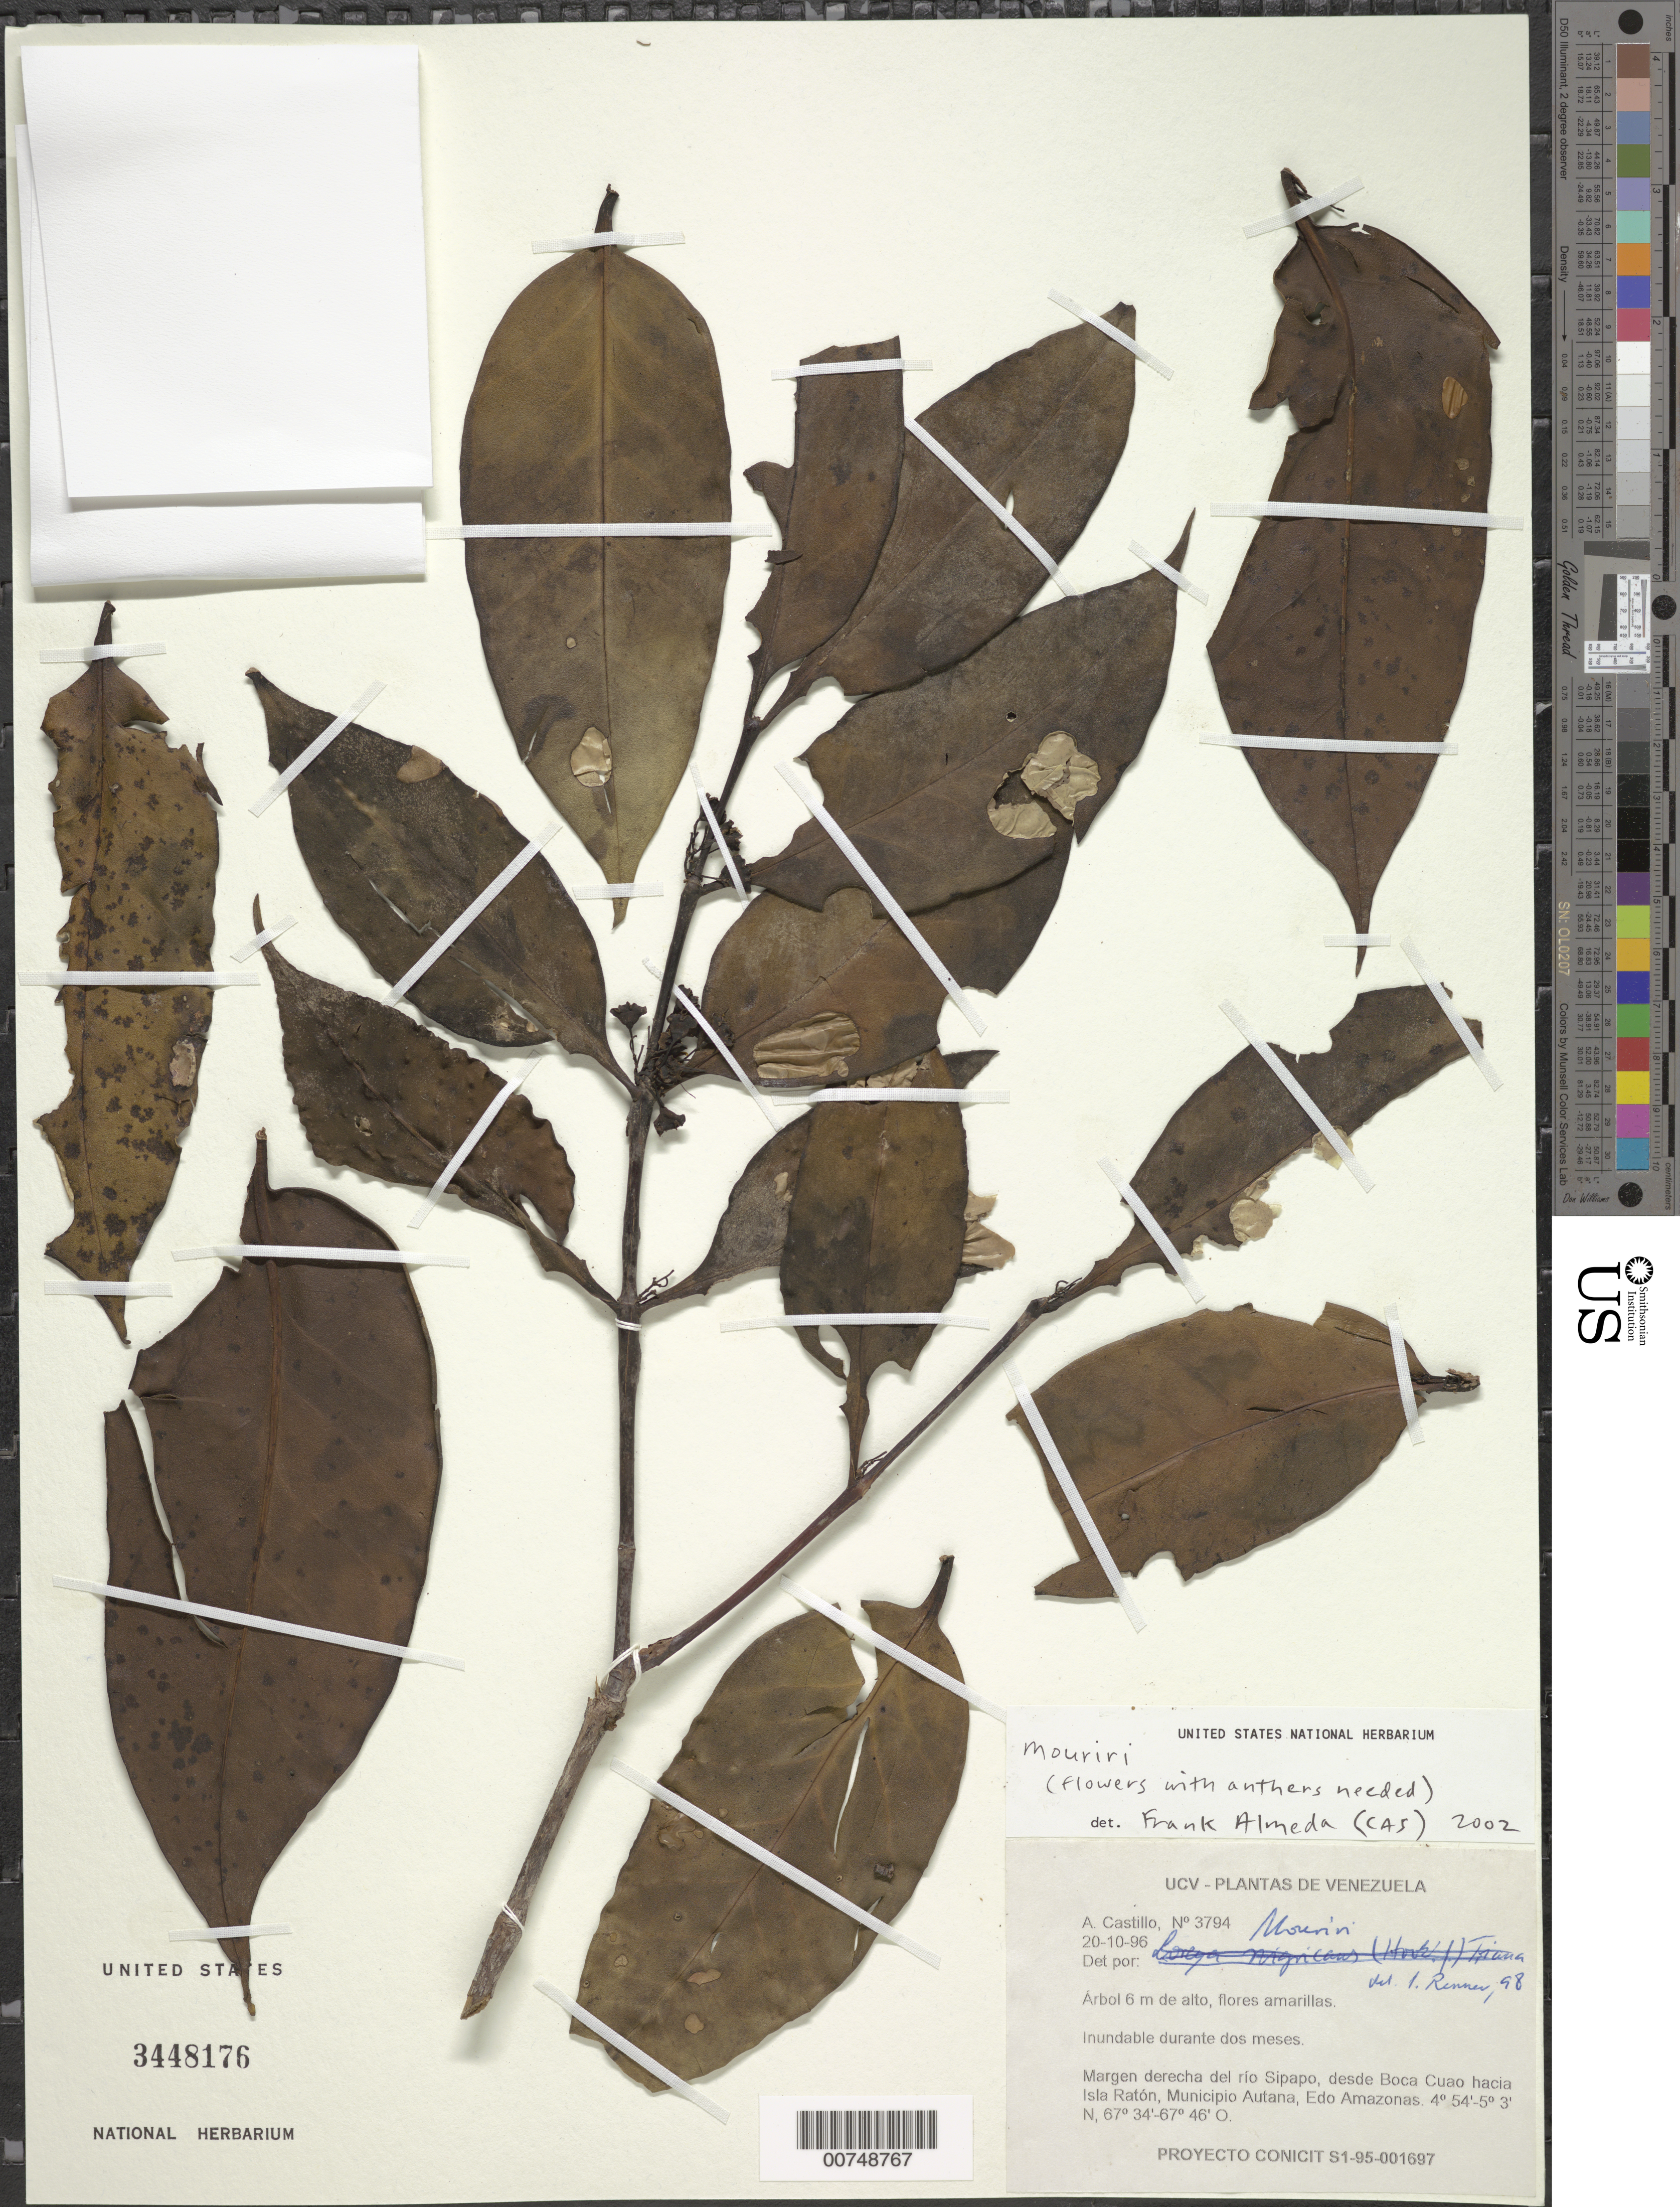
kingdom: Plantae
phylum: Tracheophyta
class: Magnoliopsida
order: Myrtales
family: Melastomataceae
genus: Mouriri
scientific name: Mouriri sp.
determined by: Almeda, F.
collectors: A. Castillo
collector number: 3794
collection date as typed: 20-Oct-96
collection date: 1996-10-20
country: Venezuela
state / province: Amazonas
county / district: Autana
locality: Mun. Autana, Río Sipapo, desde Boca Cuao hacia Isla Raton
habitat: Margen derecha; inundable durante dos meses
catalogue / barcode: US 3448176